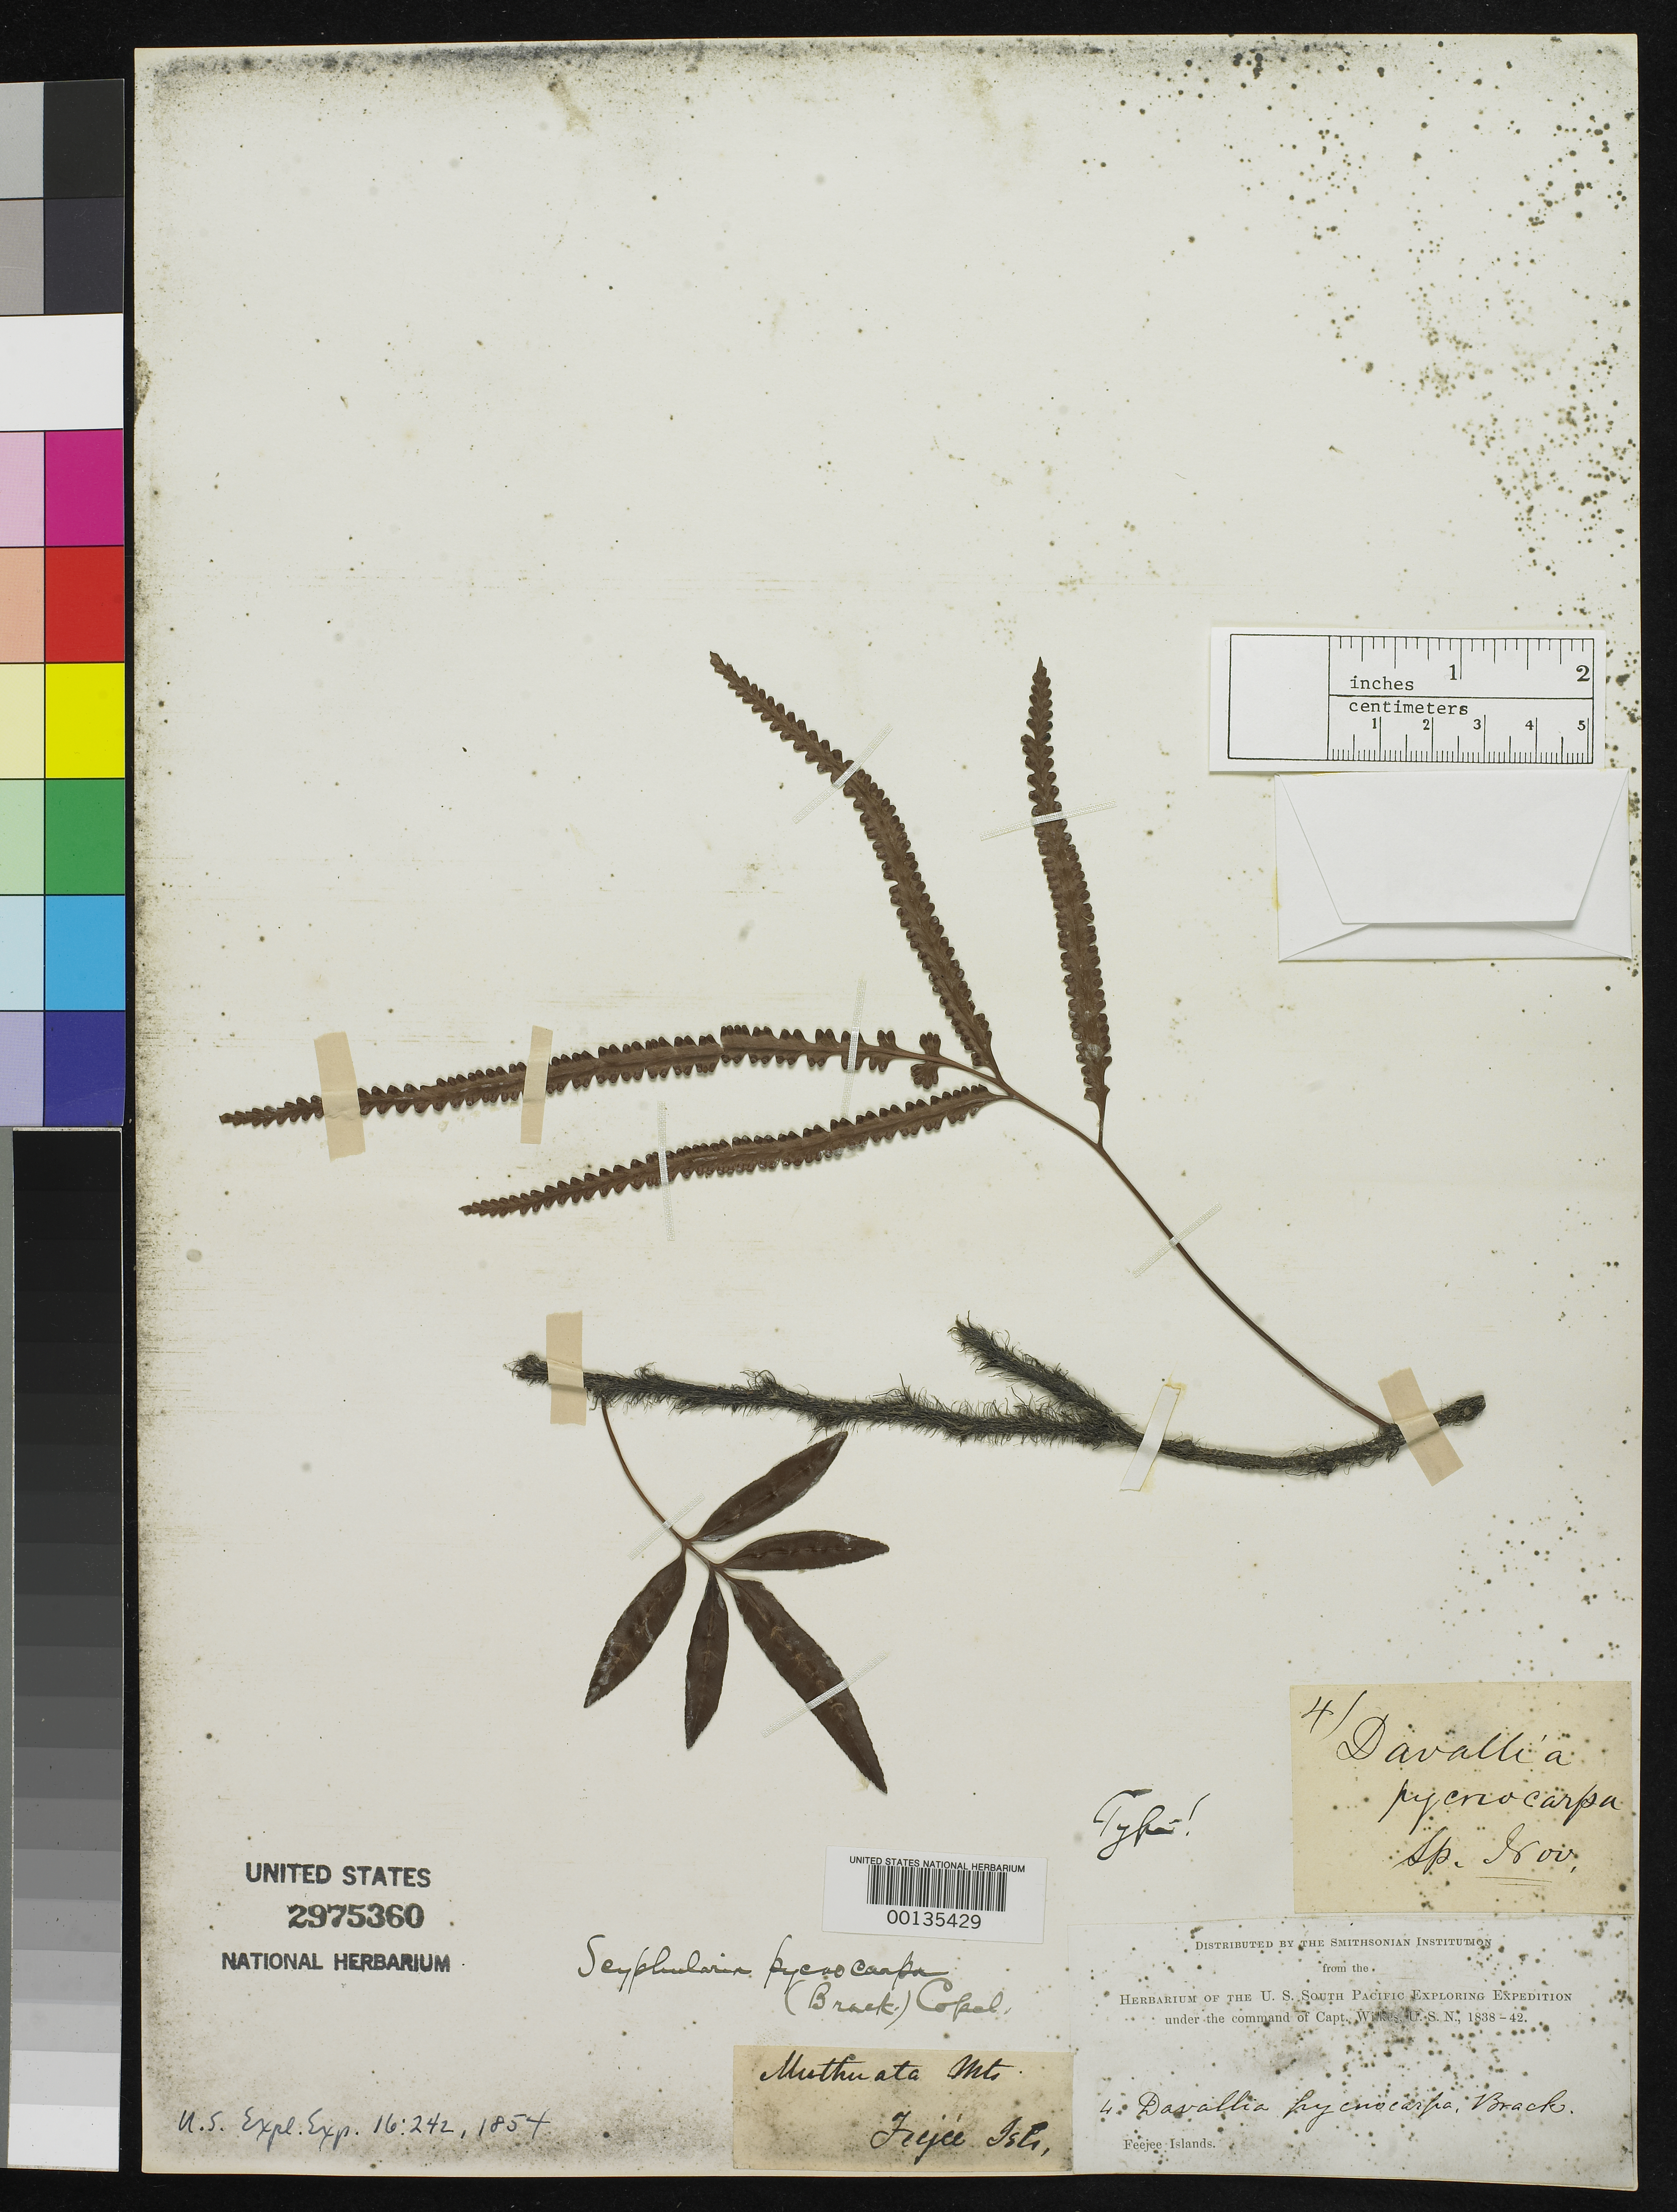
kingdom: Plantae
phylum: Tracheophyta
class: Polypodiopsida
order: Polypodiales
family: Davalliaceae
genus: Davallia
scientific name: Davallia pycnocarpa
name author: Brack. in Wilkes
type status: Holotype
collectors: Wilkes Explor. Exped.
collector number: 4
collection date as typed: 1838 to -- --- 1842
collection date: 1838/1842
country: Fiji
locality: Muthuata Mountains.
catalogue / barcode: US 2975360